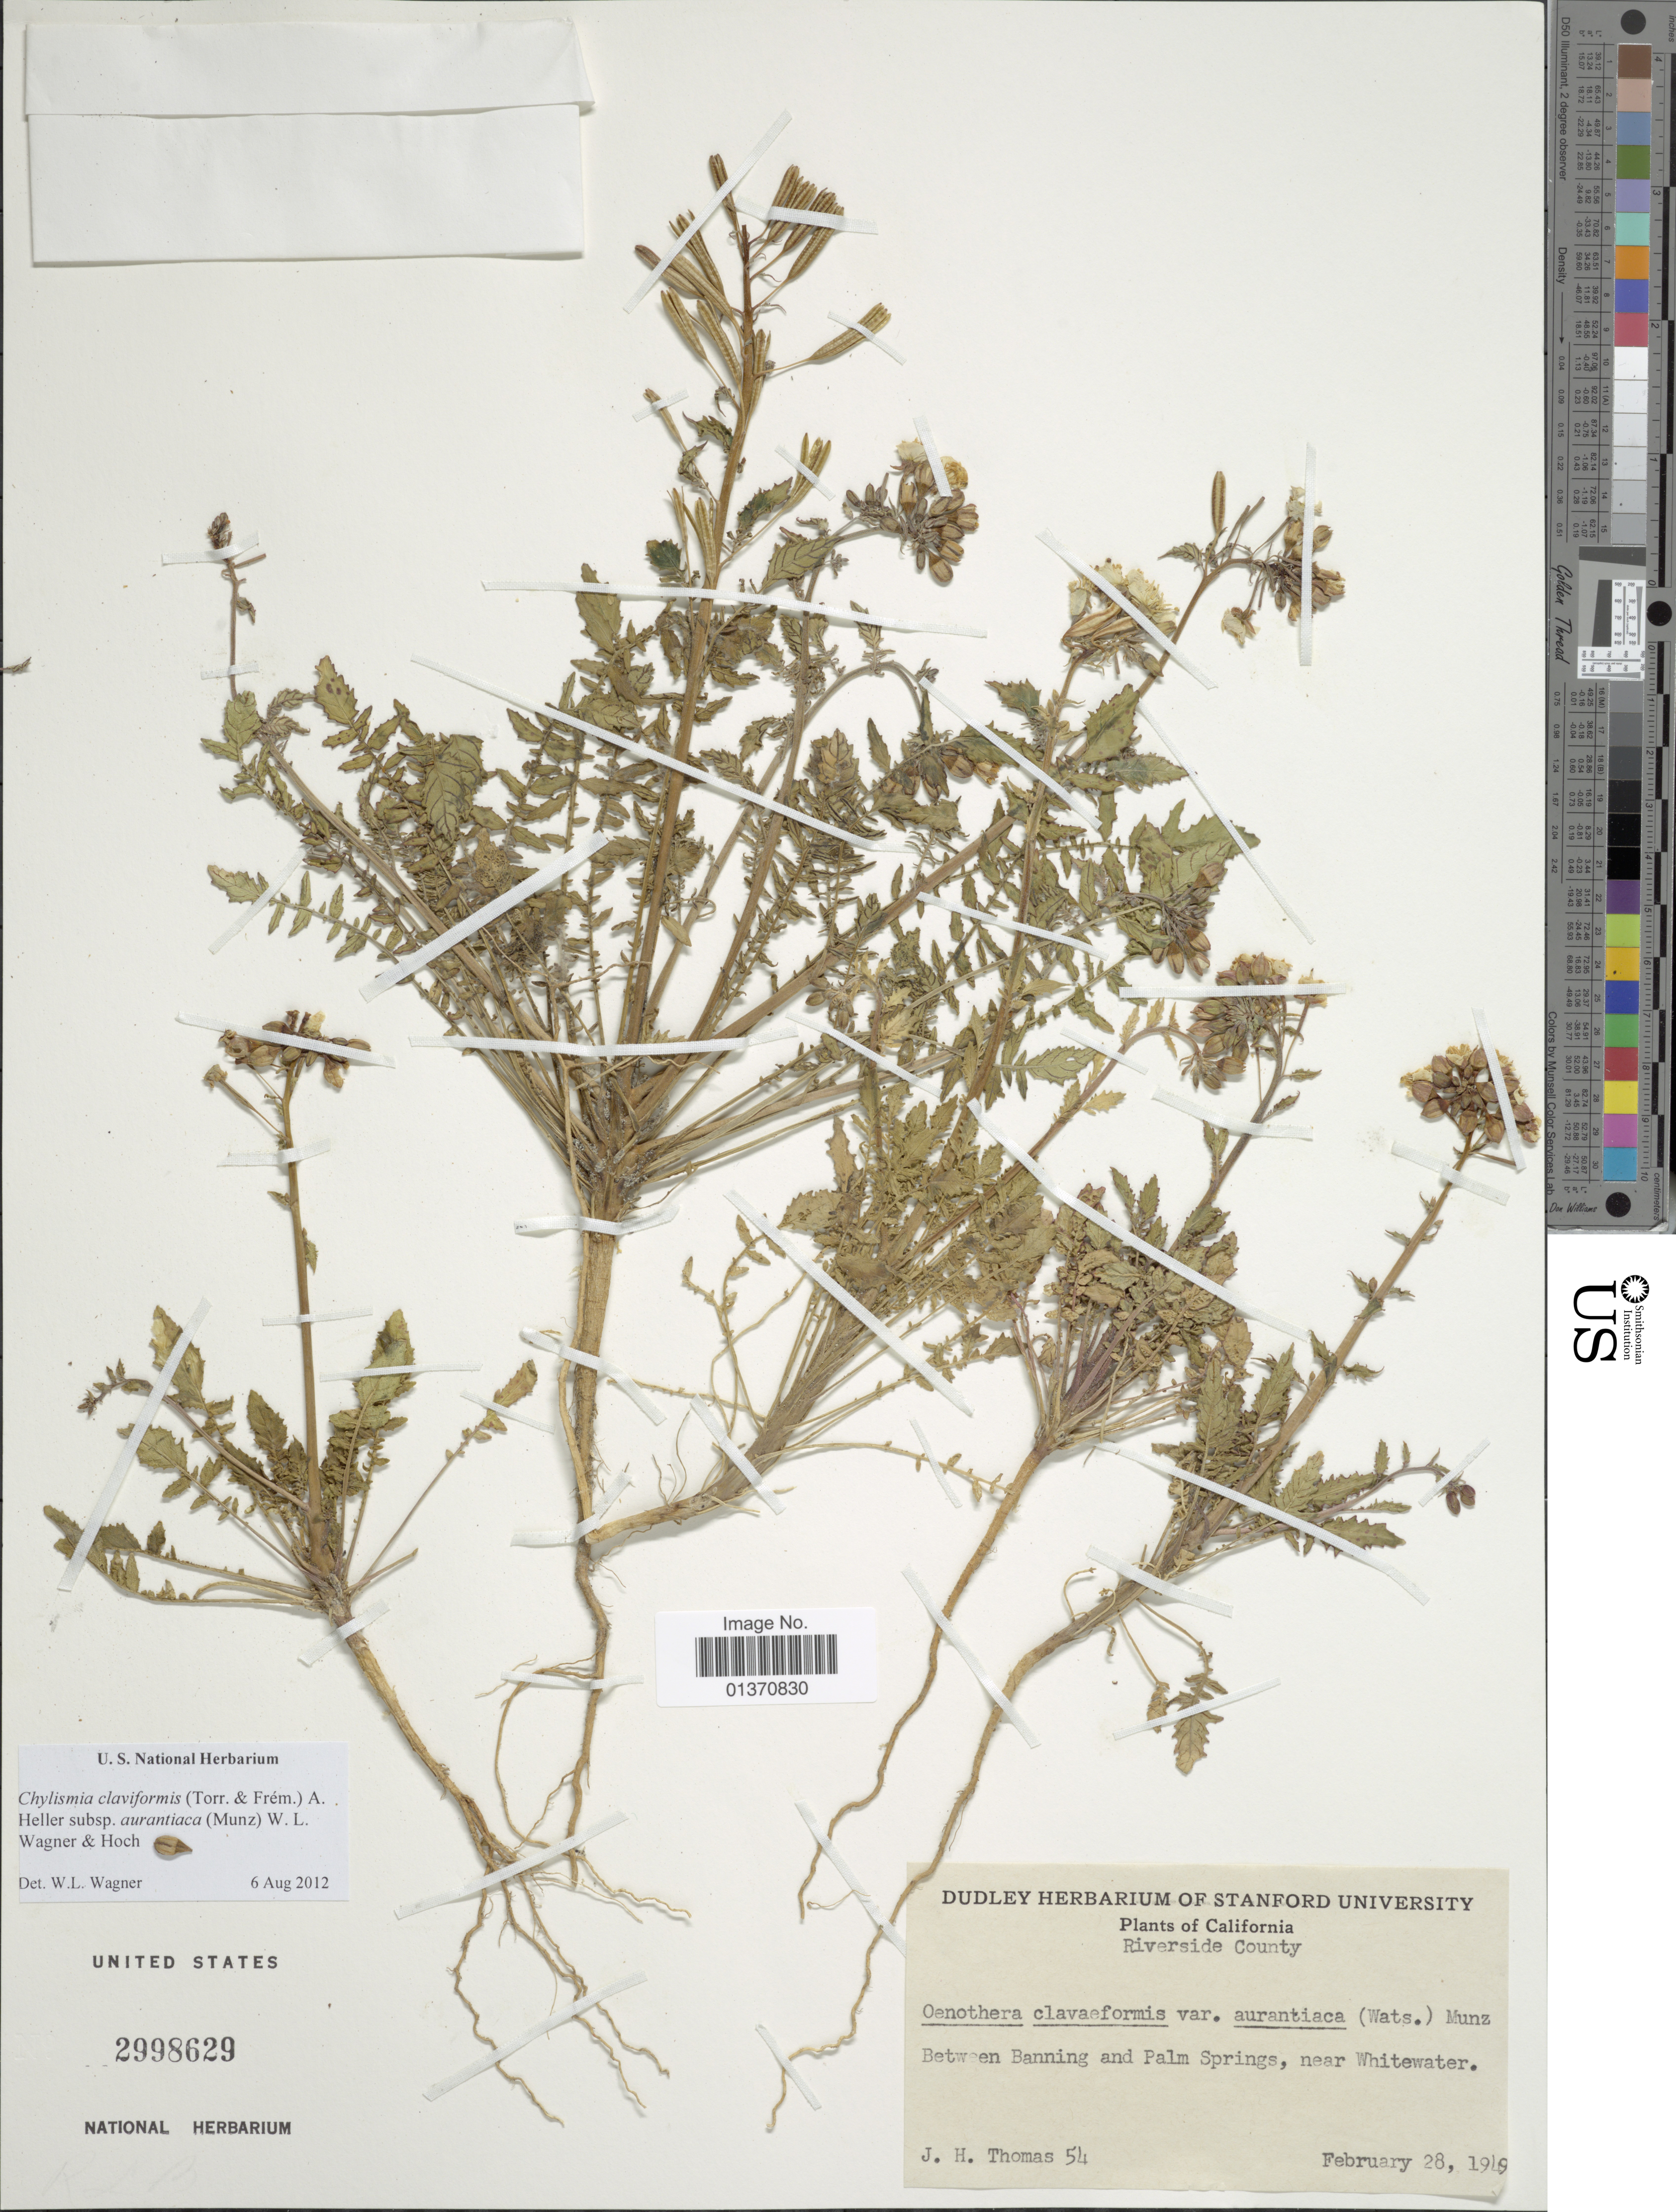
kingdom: Plantae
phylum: Tracheophyta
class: Magnoliopsida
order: Myrtales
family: Onagraceae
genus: Chylismia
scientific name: Chylismia claviformis subsp. aurantiaca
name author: (Munz) W.L. Wagner & Hoch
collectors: J. H. Thomas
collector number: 54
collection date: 1949-02-28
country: United States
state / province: California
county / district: Riverside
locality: Riverside County, Between Banning and Palm Springs, near Whitewater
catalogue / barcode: US 2998629